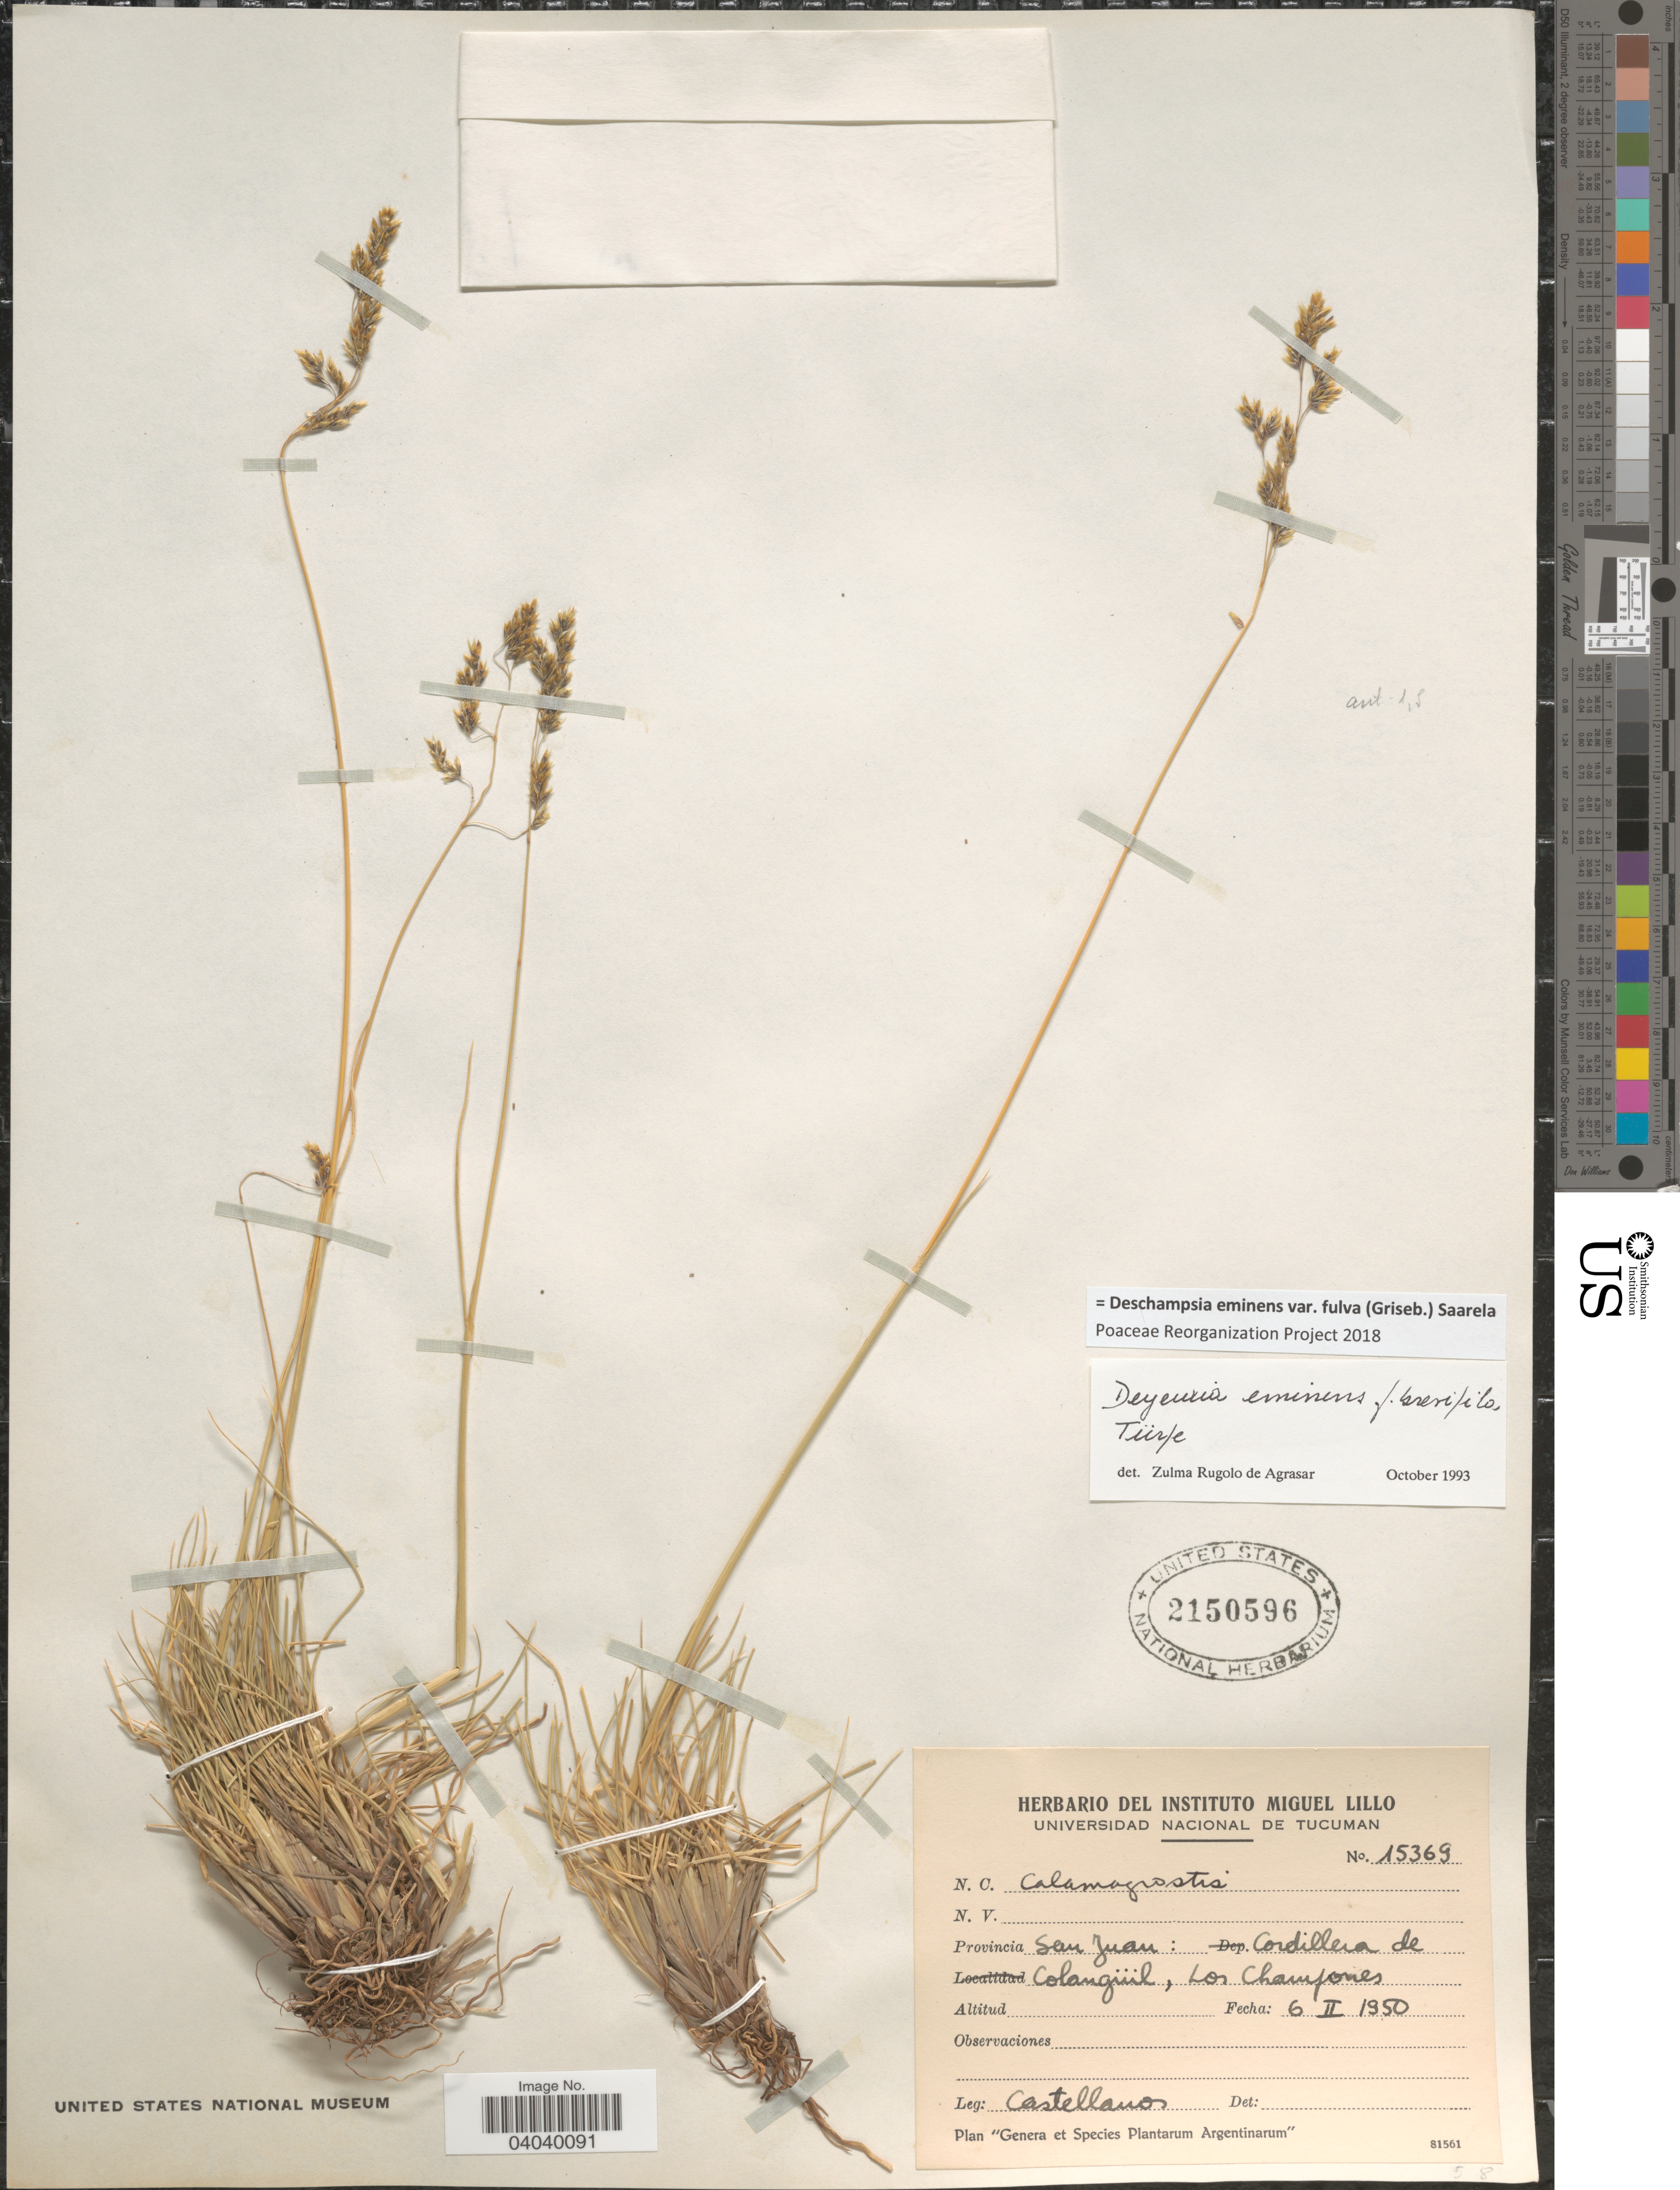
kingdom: Plantae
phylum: Tracheophyta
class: Liliopsida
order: Poales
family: Poaceae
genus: Deschampsia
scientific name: Deschampsia eminens var. fulva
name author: (Griseb.) Saarela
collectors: -- Castellanos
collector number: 15369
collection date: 1950-02-06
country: Argentina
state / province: San Juan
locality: Cordillera de Colangüil, Los Champones.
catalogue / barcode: US 2150596